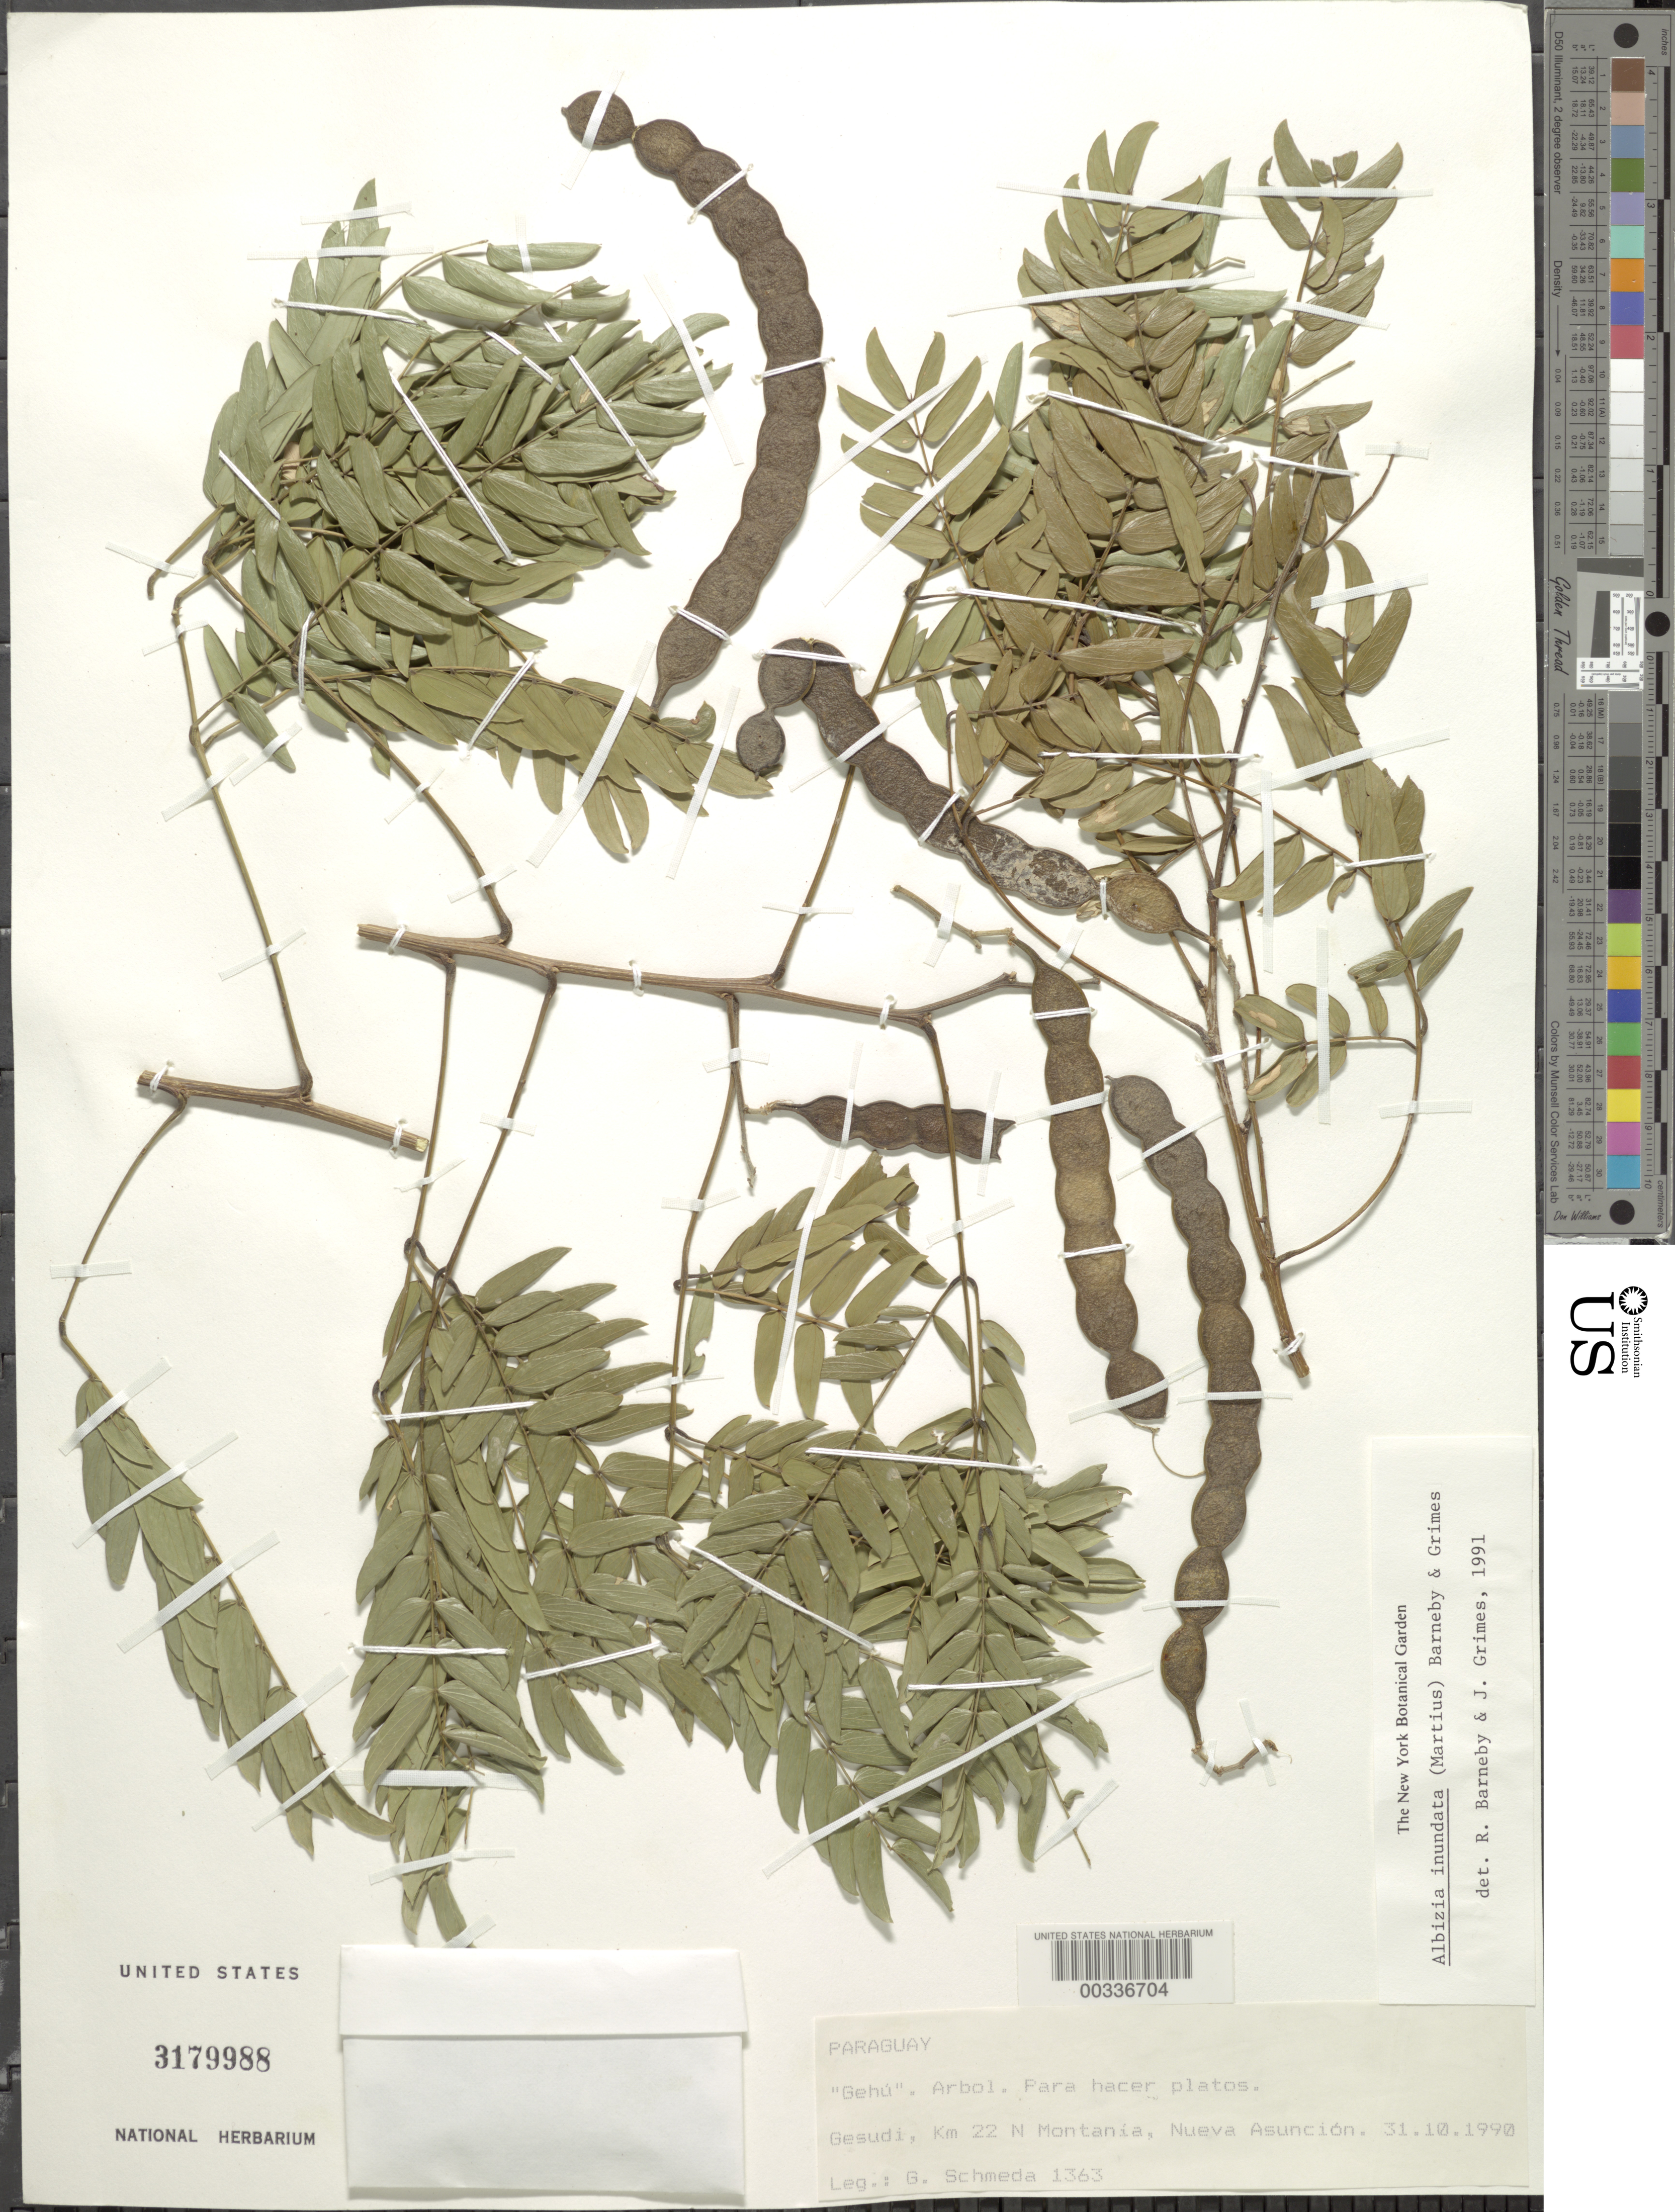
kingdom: Plantae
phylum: Tracheophyta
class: Magnoliopsida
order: Fabales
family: Fabaceae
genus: Pseudalbizzia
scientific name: Pseudalbizzia inundata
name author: (Mart.) Koenen & Duno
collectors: G. Schmeda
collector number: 1363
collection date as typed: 31 Oct 1990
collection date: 1990-10-31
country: Paraguay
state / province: Boquerón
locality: Nueva asuncion dept., gesudi, km 22 n montania. [former nueva asunción dept. is now n part of boquerón dept.]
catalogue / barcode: US 3179988